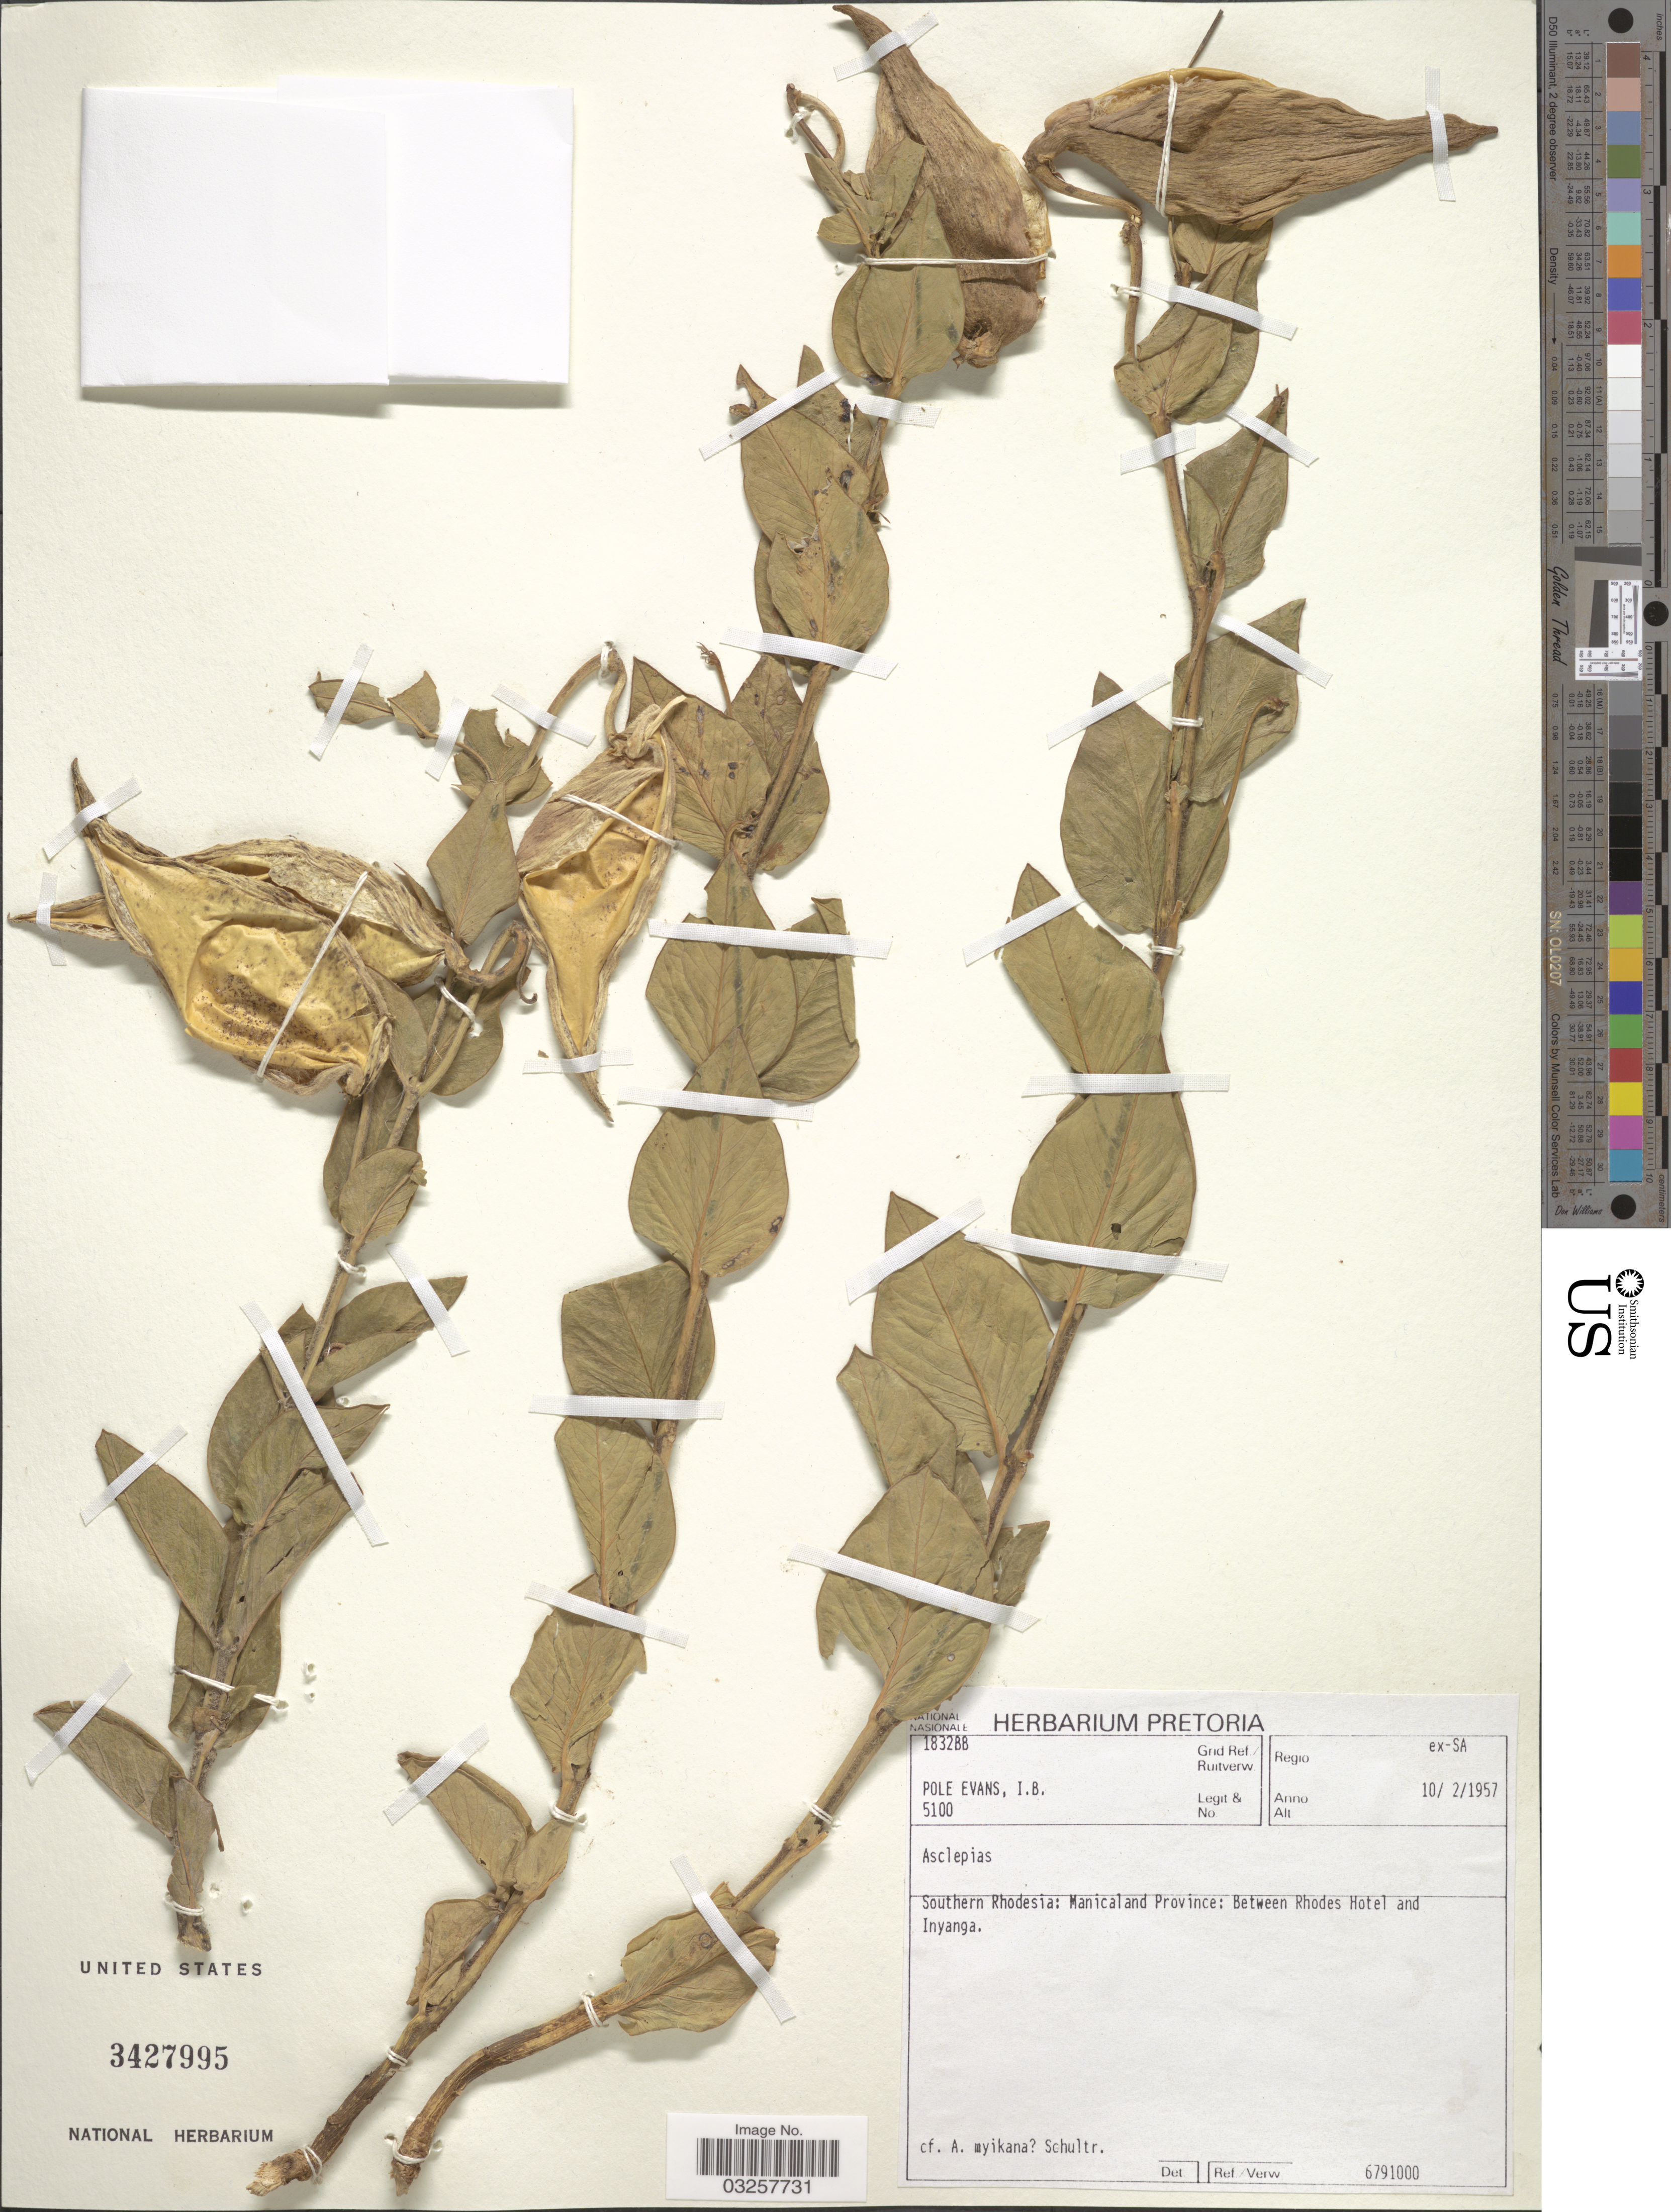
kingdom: Plantae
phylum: Tracheophyta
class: Magnoliopsida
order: Gentianales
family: Apocynaceae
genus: Asclepias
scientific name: Asclepias sp.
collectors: I. B. Pole-Evans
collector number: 5100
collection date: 1957-02-10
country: Zimbabwe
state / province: Manicaland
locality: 1832BB Grid Ref./ Ruitverw. Regio ex-SA. Southern Rhodesia: Between Rhodes Hotel and Inyanga.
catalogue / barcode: US 3427995